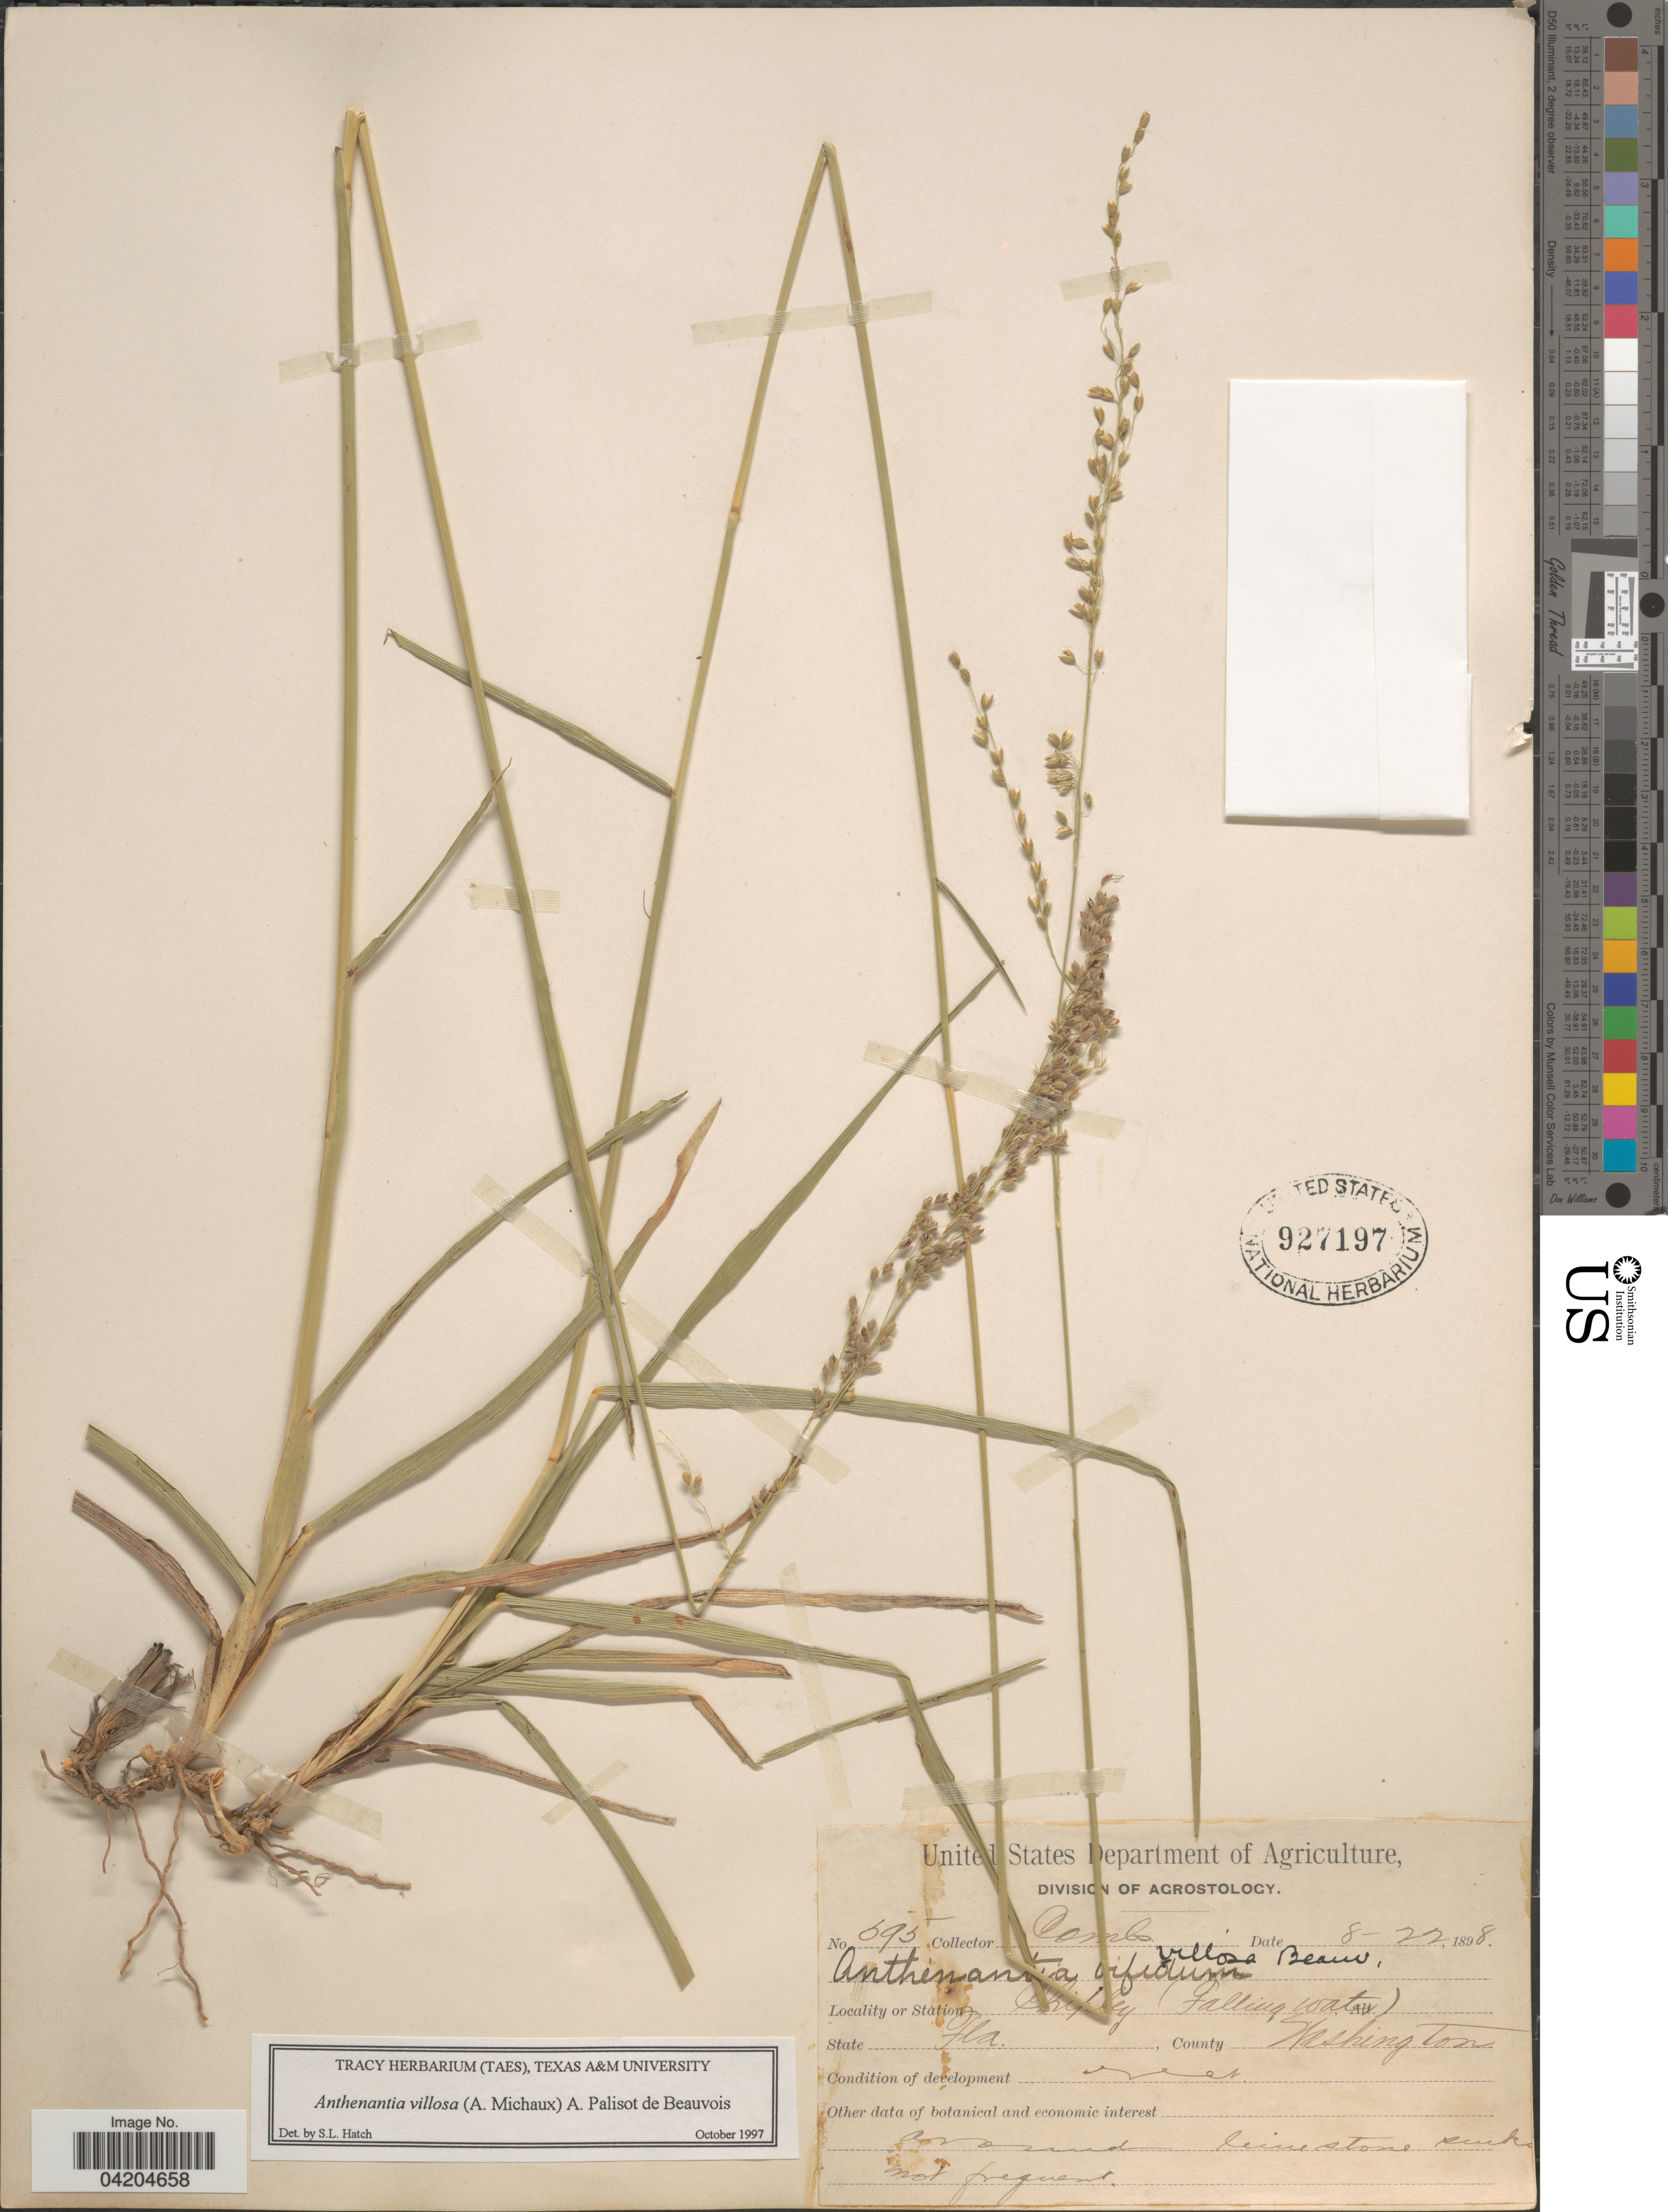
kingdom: Plantae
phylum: Tracheophyta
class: Liliopsida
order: Poales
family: Poaceae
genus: Anthaenantia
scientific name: Anthaenantia villosa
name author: (Michx.) P. Beauv.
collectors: -. Combs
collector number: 695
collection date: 1898-08-22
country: United States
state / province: Florida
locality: Chipley (Falling water). County Washington.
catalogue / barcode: US 927197